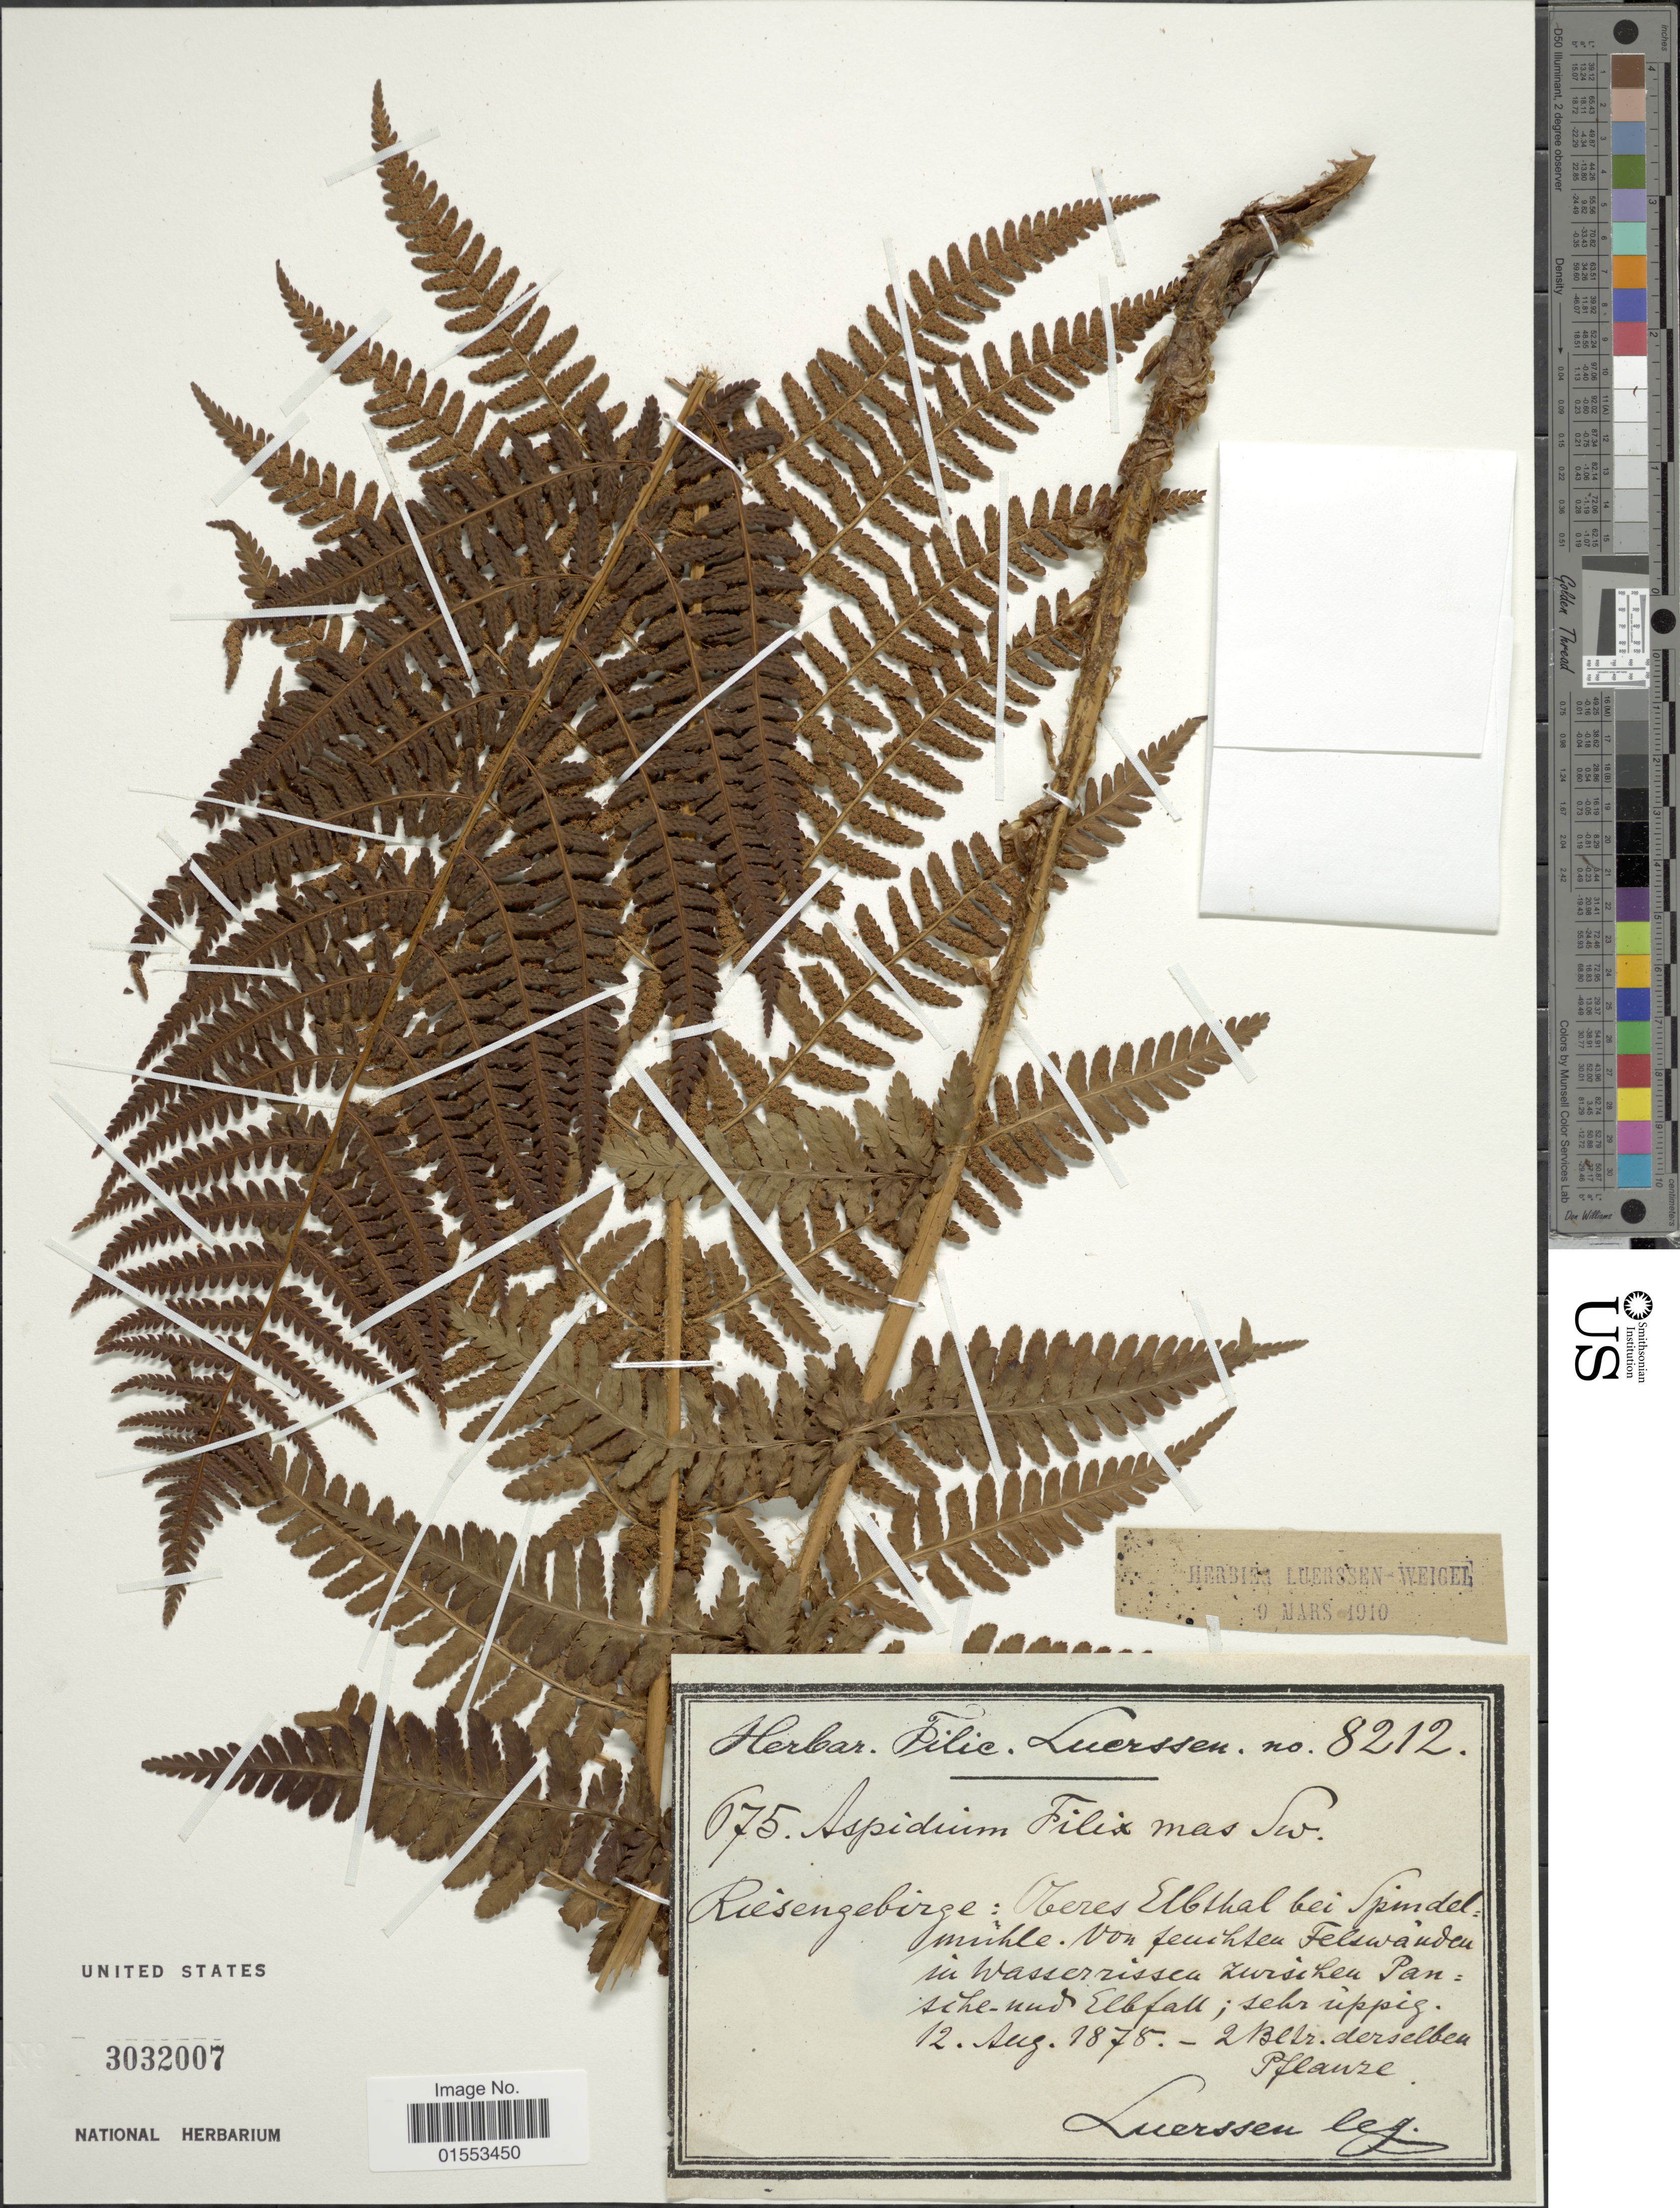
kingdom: Plantae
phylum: Tracheophyta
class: Polypodiopsida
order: Polypodiales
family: Dryopteridaceae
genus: Dryopteris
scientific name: Dryopteris filix-mas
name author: (L.) Schott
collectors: Luerssen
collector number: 8212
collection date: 1878-08-12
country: Germany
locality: Riesengebirge: Oberes Elbthal bei Spindel muhle, von feuchten Felswanden in Wasserrissen zwischen Pan=sche-sud Elbfall. [interpreted]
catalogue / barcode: US 3032007